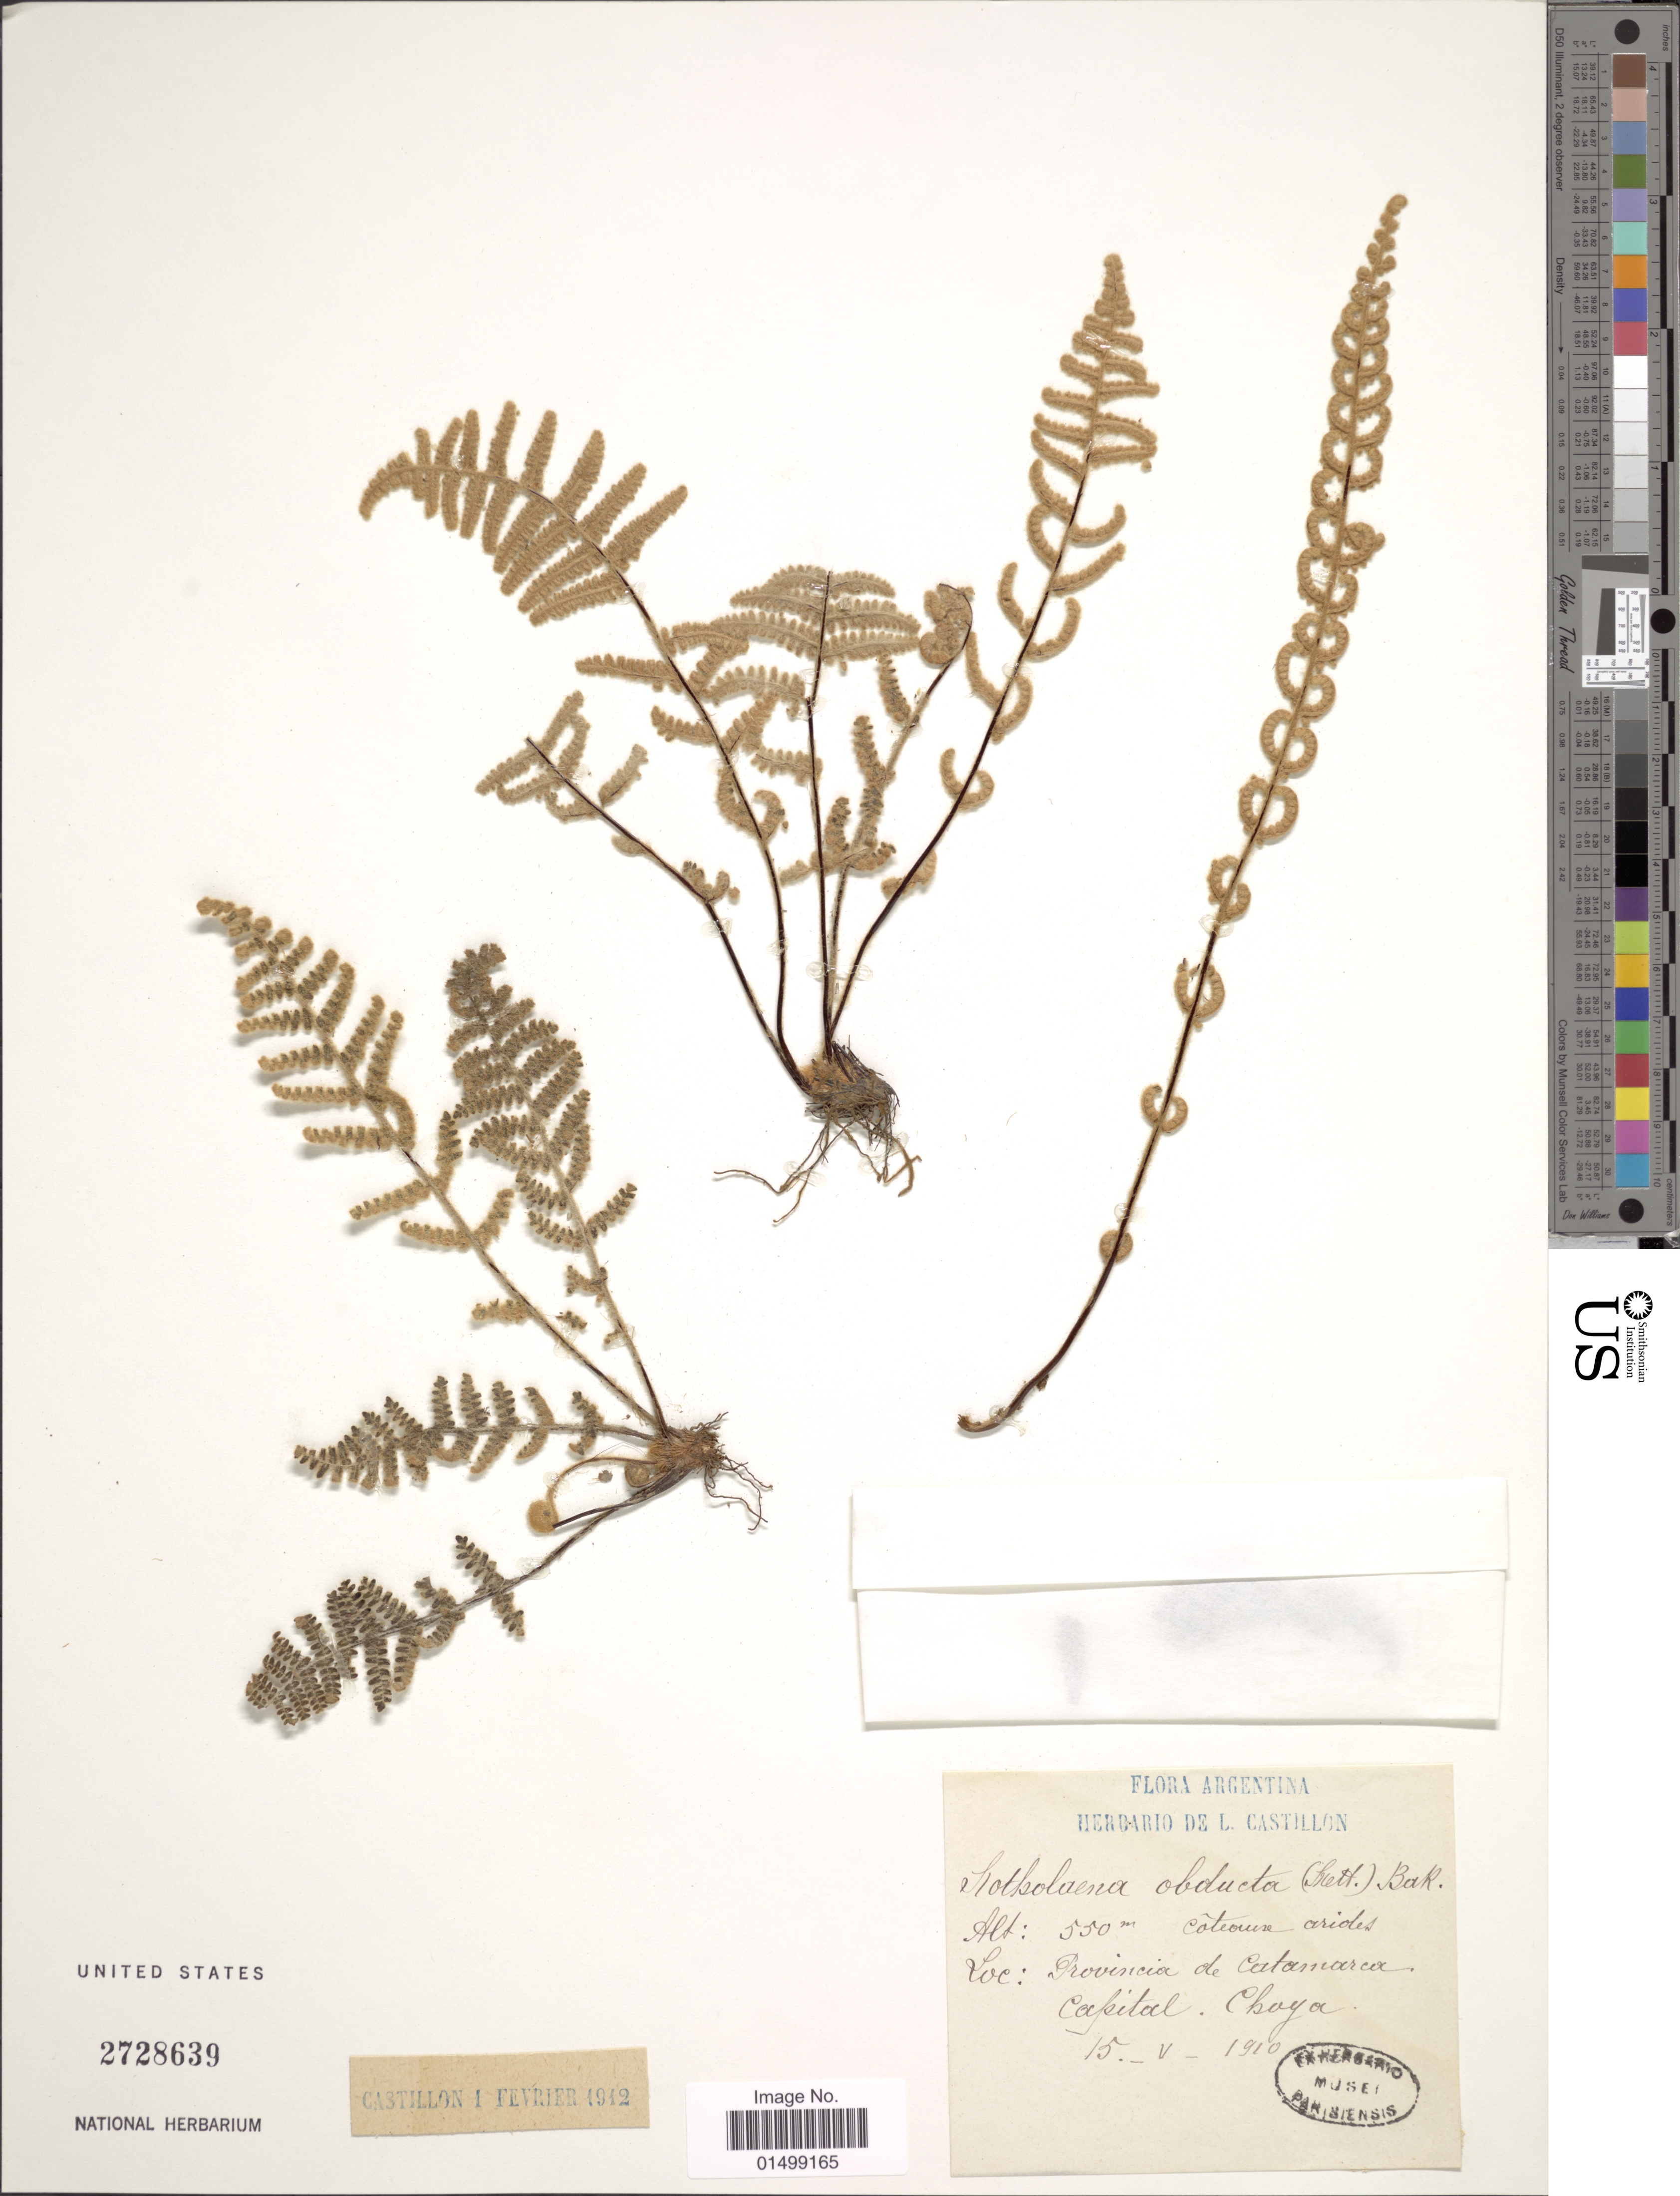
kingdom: Plantae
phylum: Tracheophyta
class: Polypodiopsida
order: Polypodiales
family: Pteridaceae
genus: Cheilanthes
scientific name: Cheilanthes obducta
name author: (Mett.) Baker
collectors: ex herb. de L. Castillon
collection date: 1910-05-15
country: Argentina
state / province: Catamarca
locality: Provincia de Catamarca, Capital Chaya.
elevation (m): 550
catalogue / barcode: US 2728639